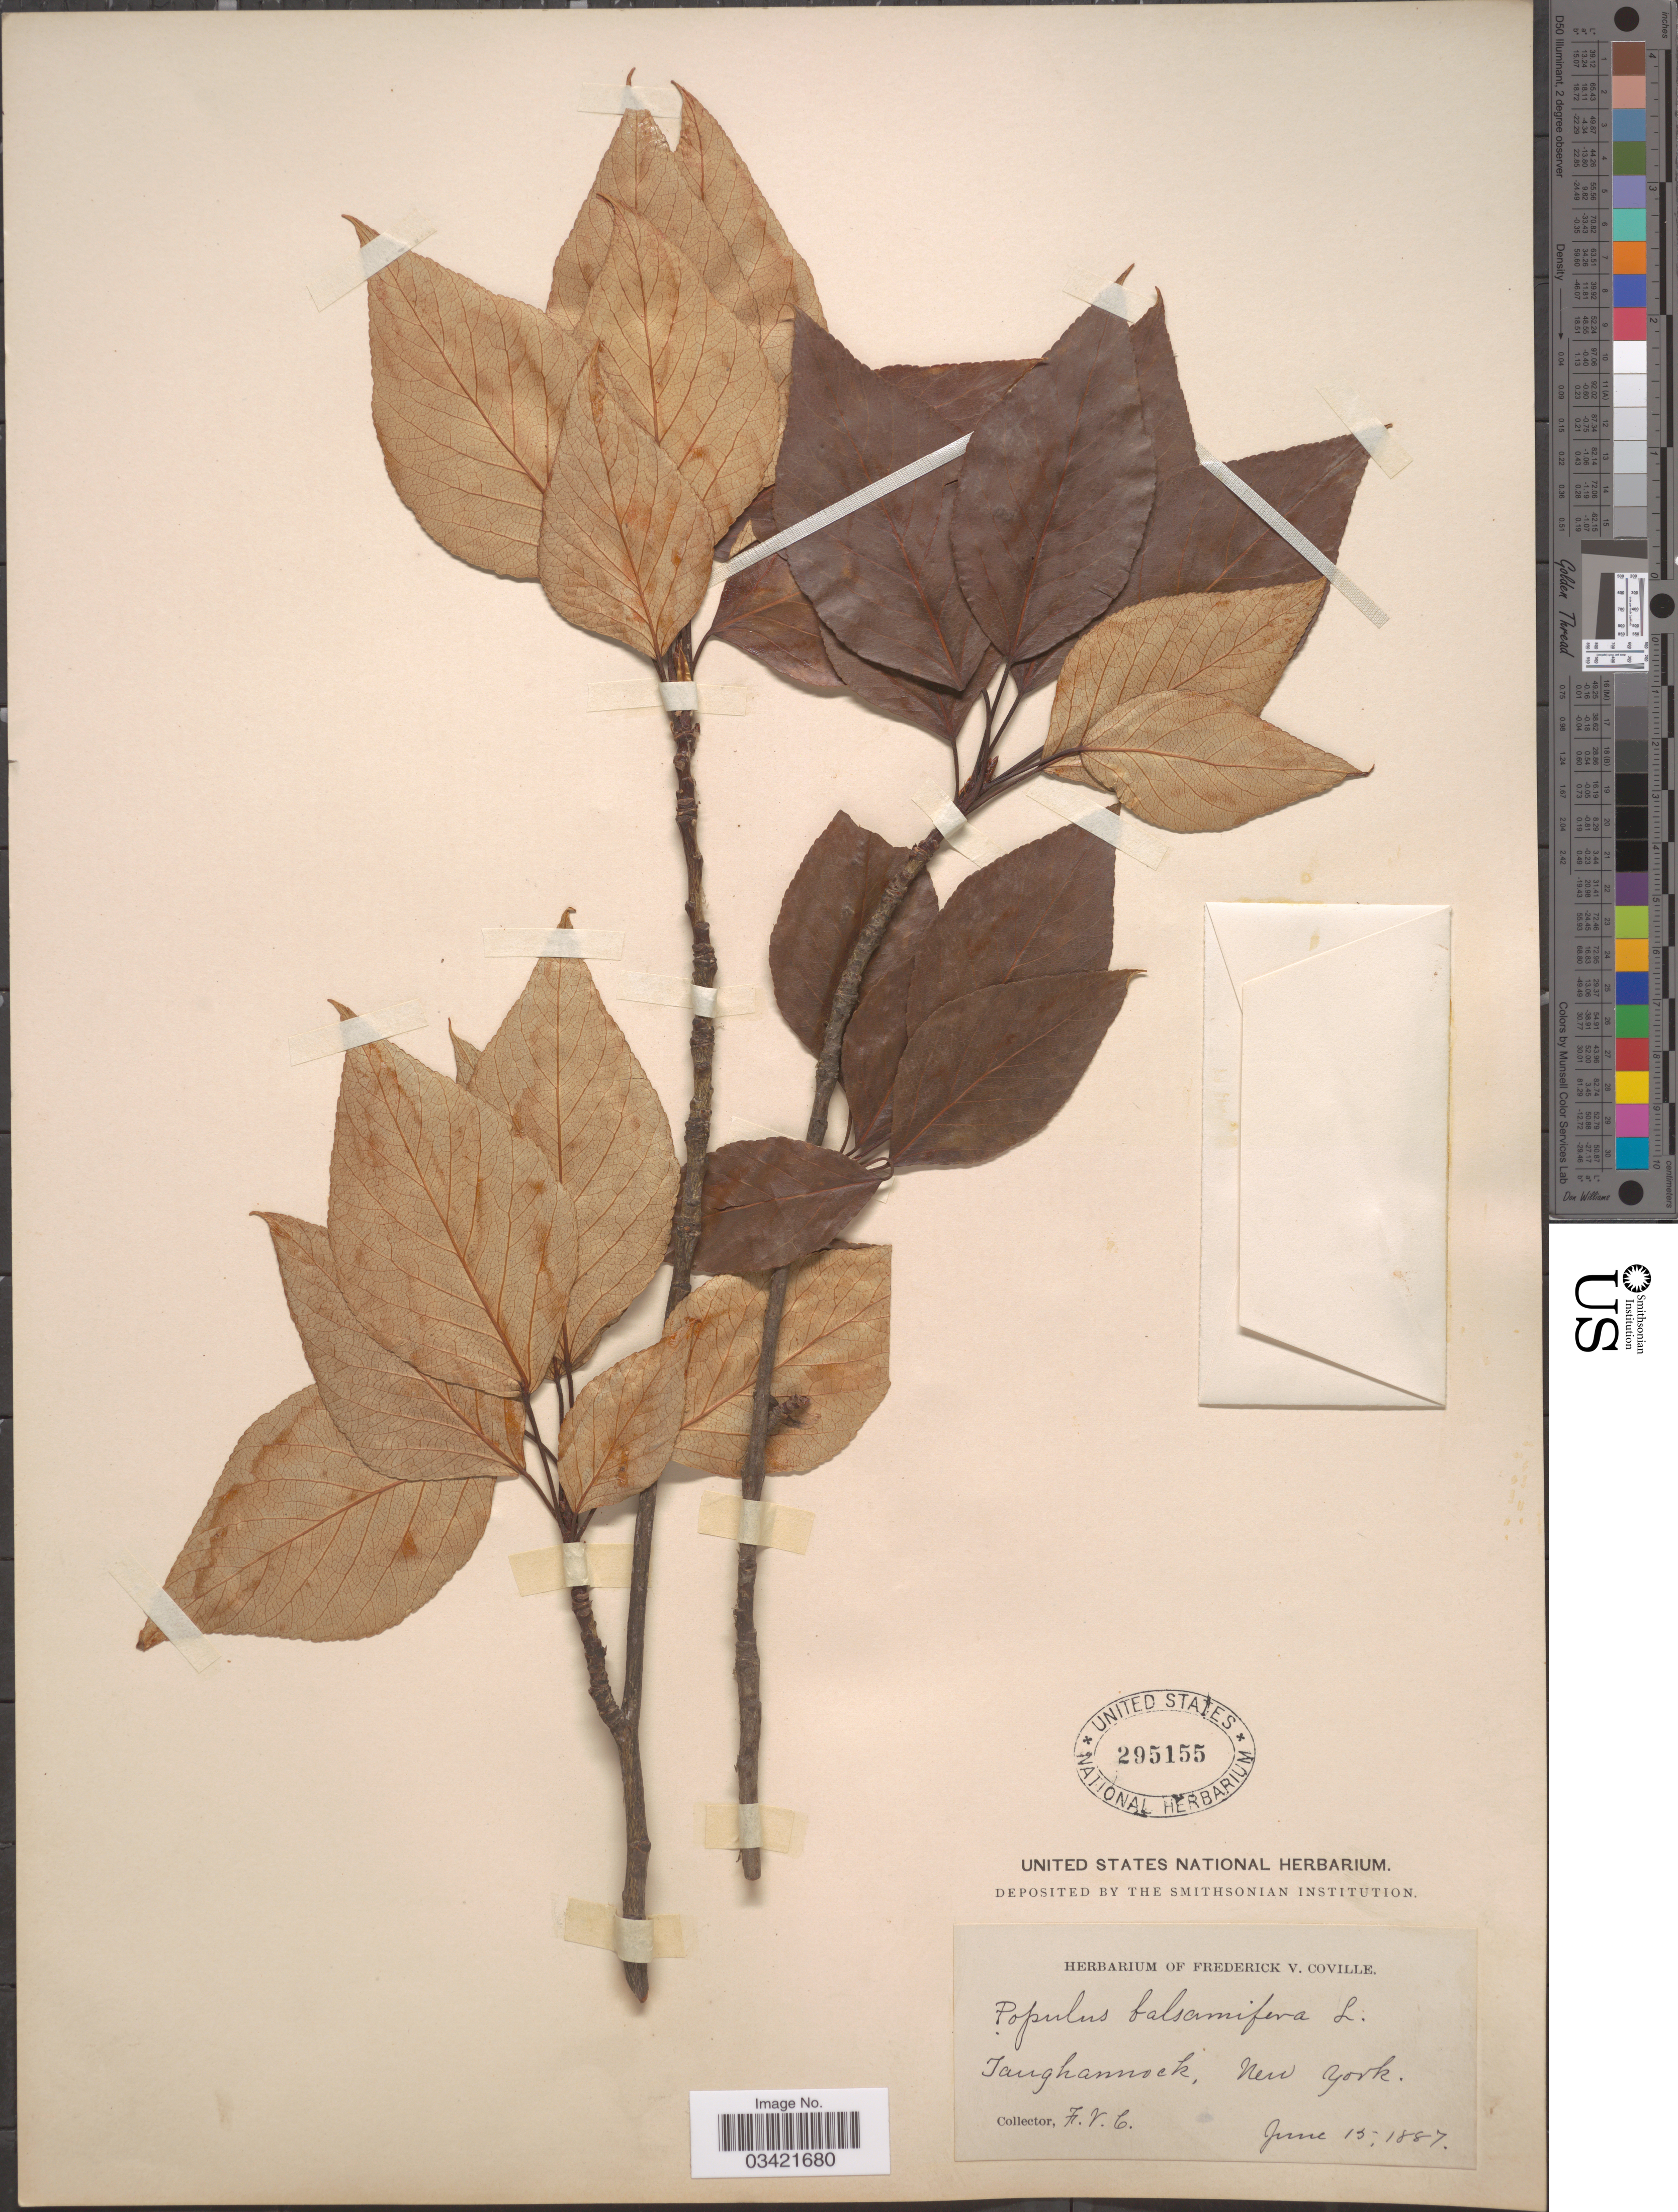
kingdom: Plantae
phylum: Tracheophyta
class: Magnoliopsida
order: Malpighiales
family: Salicaceae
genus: Populus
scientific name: Populus balsamifera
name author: L.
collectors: F. V. Coville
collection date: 1887-06-15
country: United States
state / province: New York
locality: Tanghannock.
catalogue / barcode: US 295155